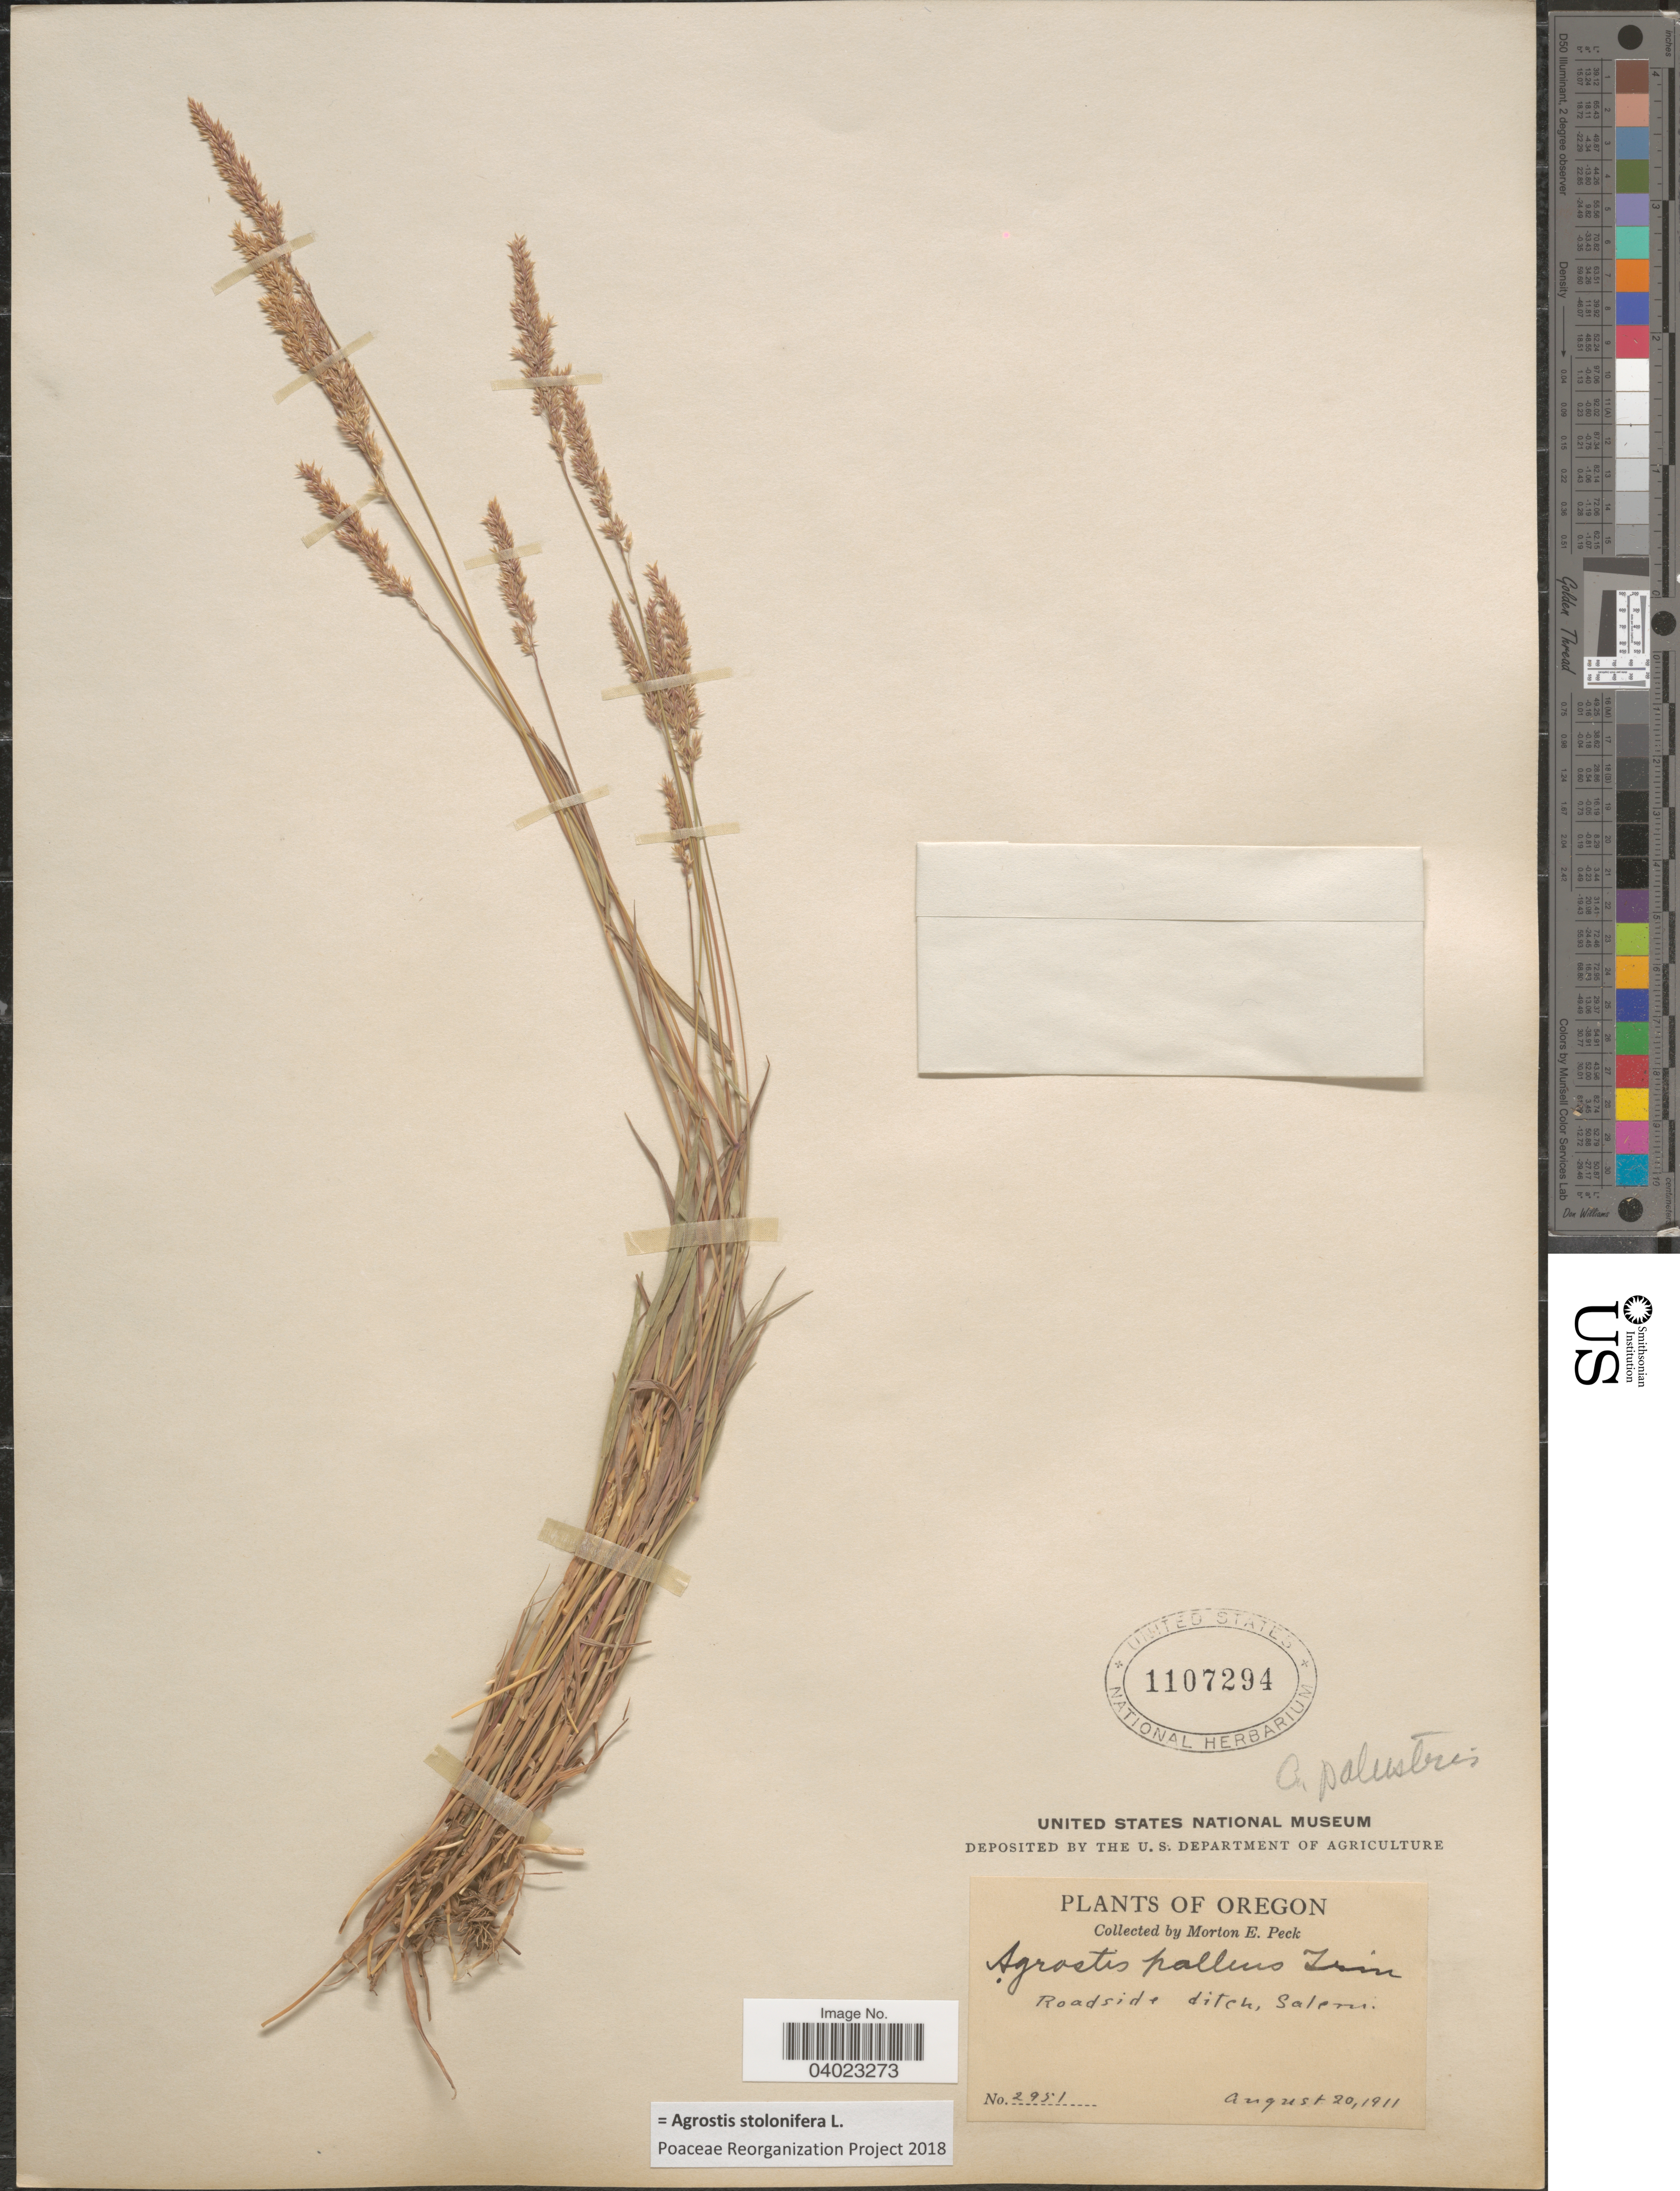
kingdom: Plantae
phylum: Tracheophyta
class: Liliopsida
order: Poales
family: Poaceae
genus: Agrostis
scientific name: Agrostis stolonifera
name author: L.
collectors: M. E. Peck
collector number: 2951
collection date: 1911-08-20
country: United States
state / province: Oregon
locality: Roadside ditch, Salem.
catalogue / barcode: US 1107294